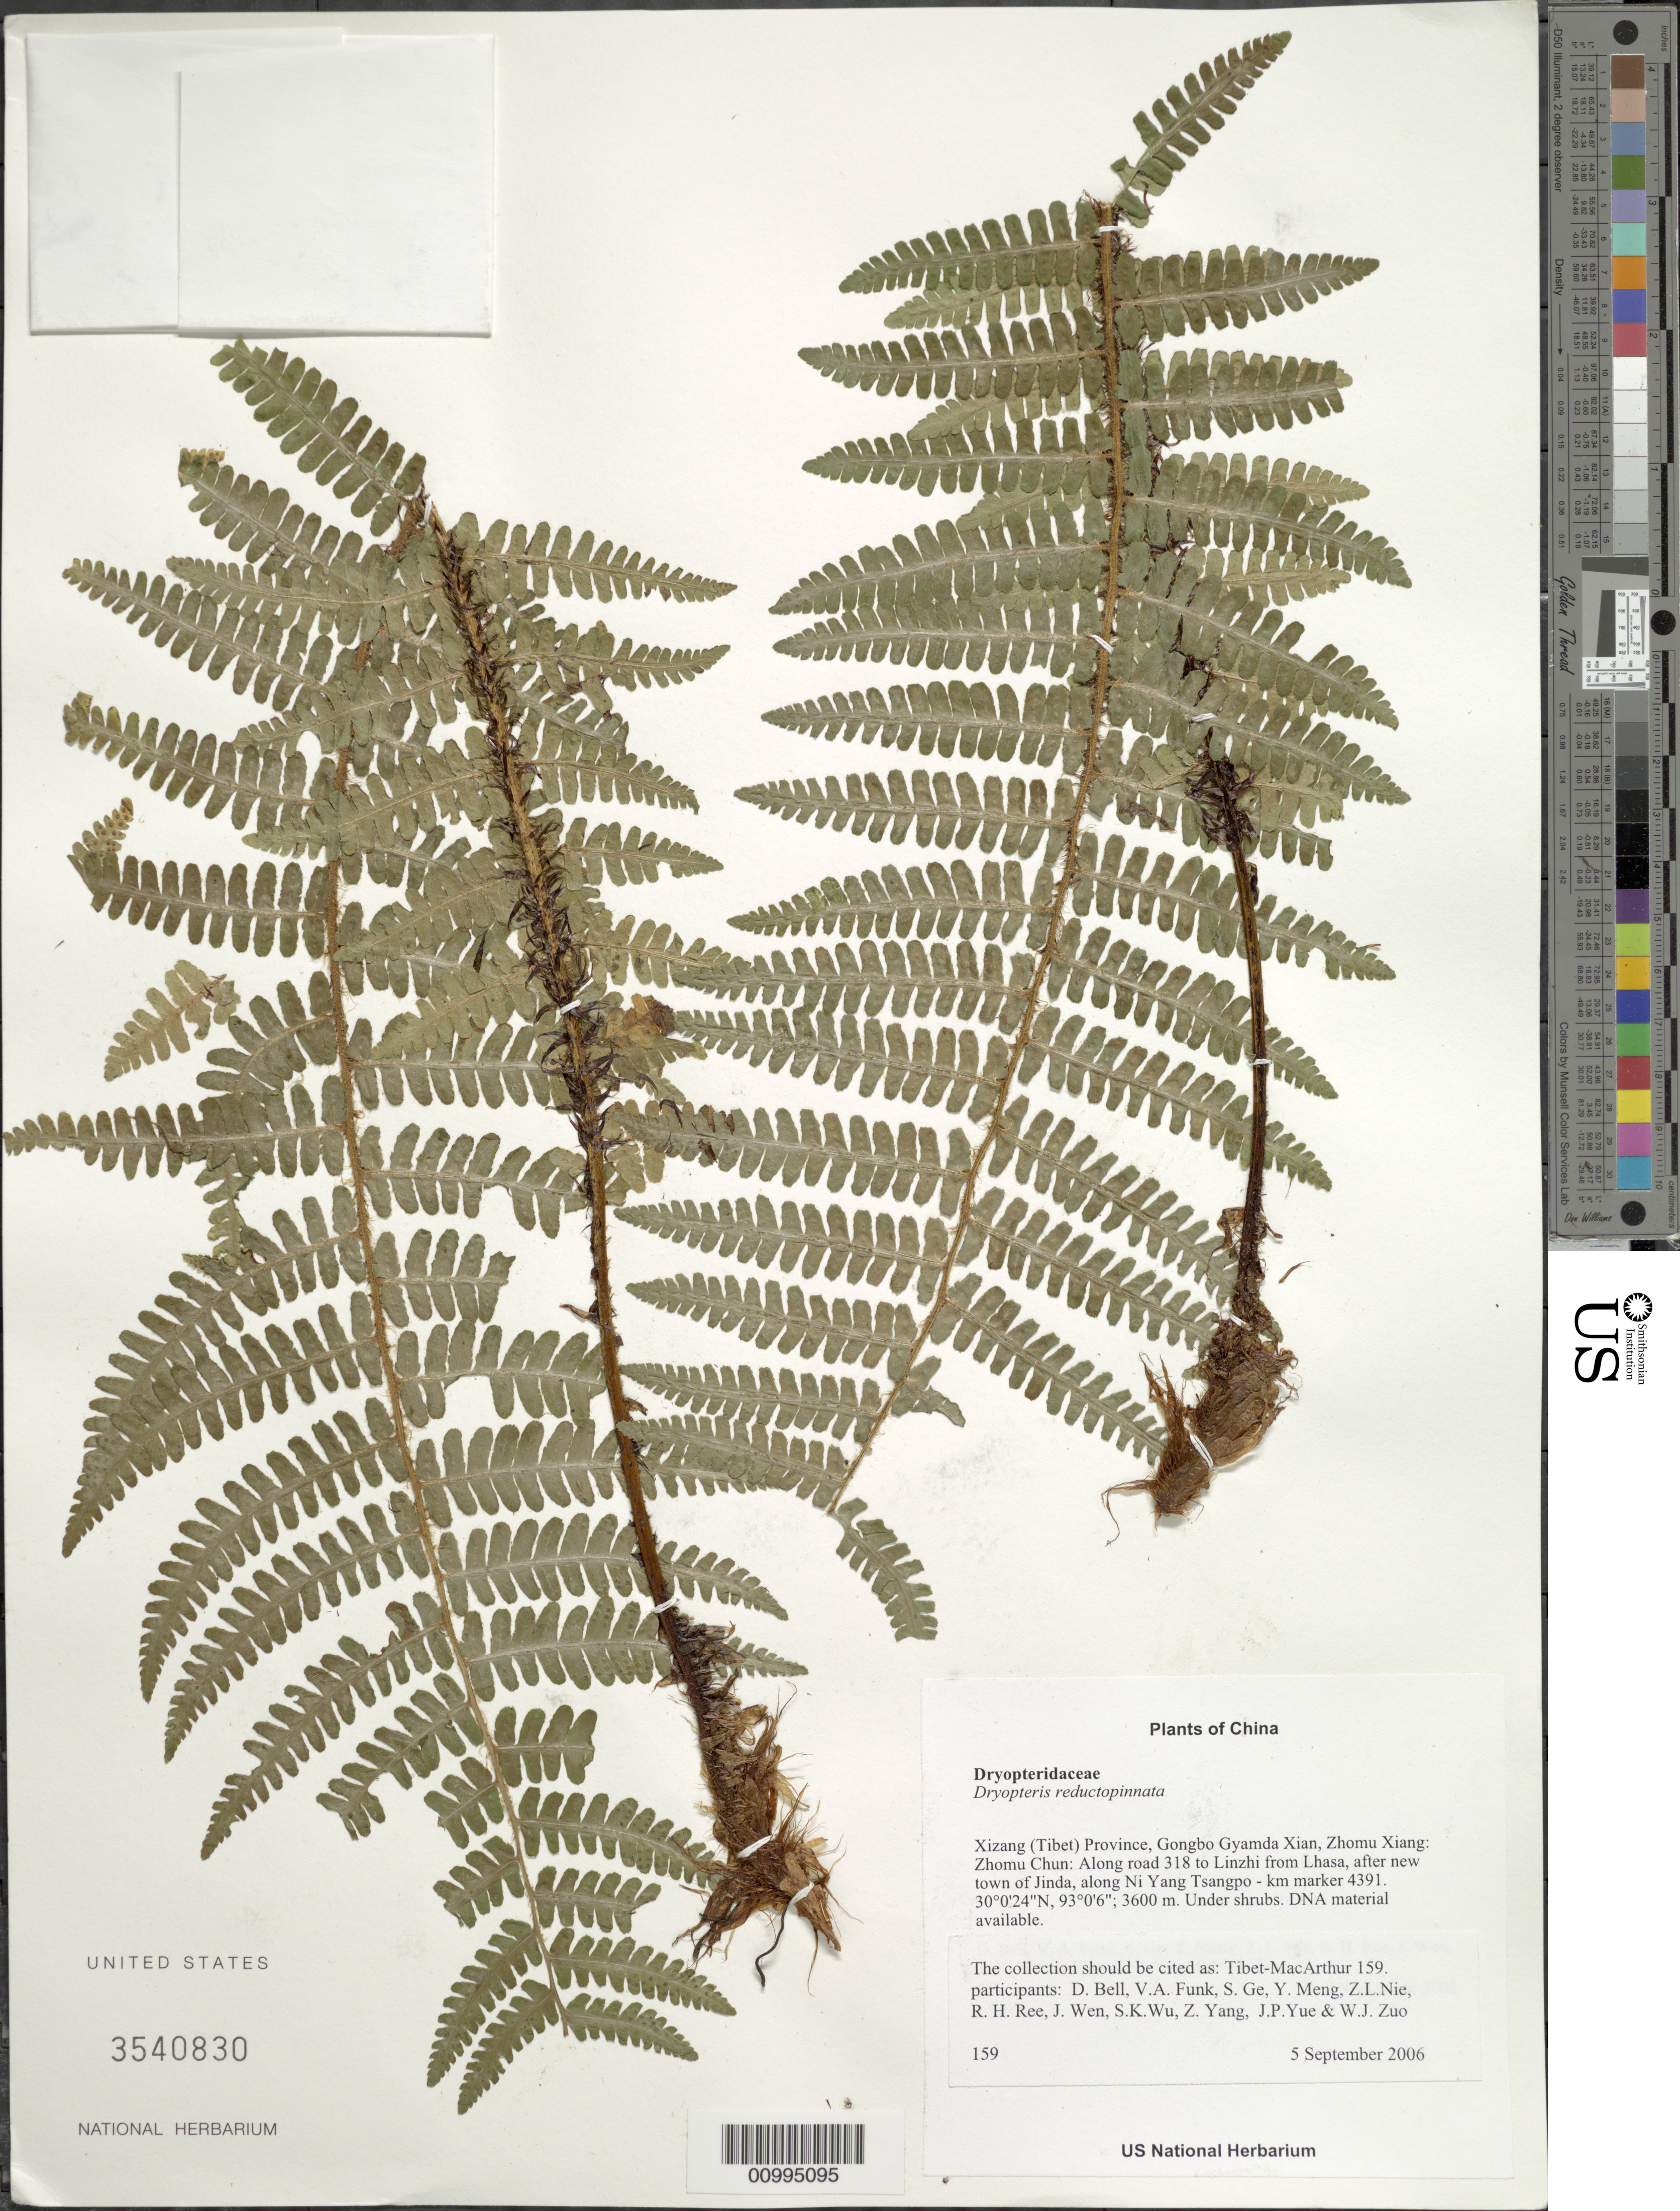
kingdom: Plantae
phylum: Tracheophyta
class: Polypodiopsida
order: Polypodiales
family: Dryopteridaceae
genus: Dryopteris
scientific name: Dryopteris redactopinnata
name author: S.K. Basu & Panigrahi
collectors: Tibet-MacArthur, D. A. Bell, V. Funk, S. Ge, Y. Meng, Z. Nie, R. Ree, J. Wen, S. K. Wu, Z. Yang, J. Yue & W. Zuo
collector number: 159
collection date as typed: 05 Sep 2006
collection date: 2006-09-05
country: China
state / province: Xizang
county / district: Gongbo Gyamda Xian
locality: Zhomu Xiang: Zhomu Chun. Along road 318 to Linzhi from Lhasa, after new town of Jinda, along Ni Yang Tsangpo - km marker 4391.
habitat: Slope with Quercus, Salix, and Berberis, edges of thickets, and disturbed areas beside road. Under shrubs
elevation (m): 3600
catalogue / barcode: US 3540830